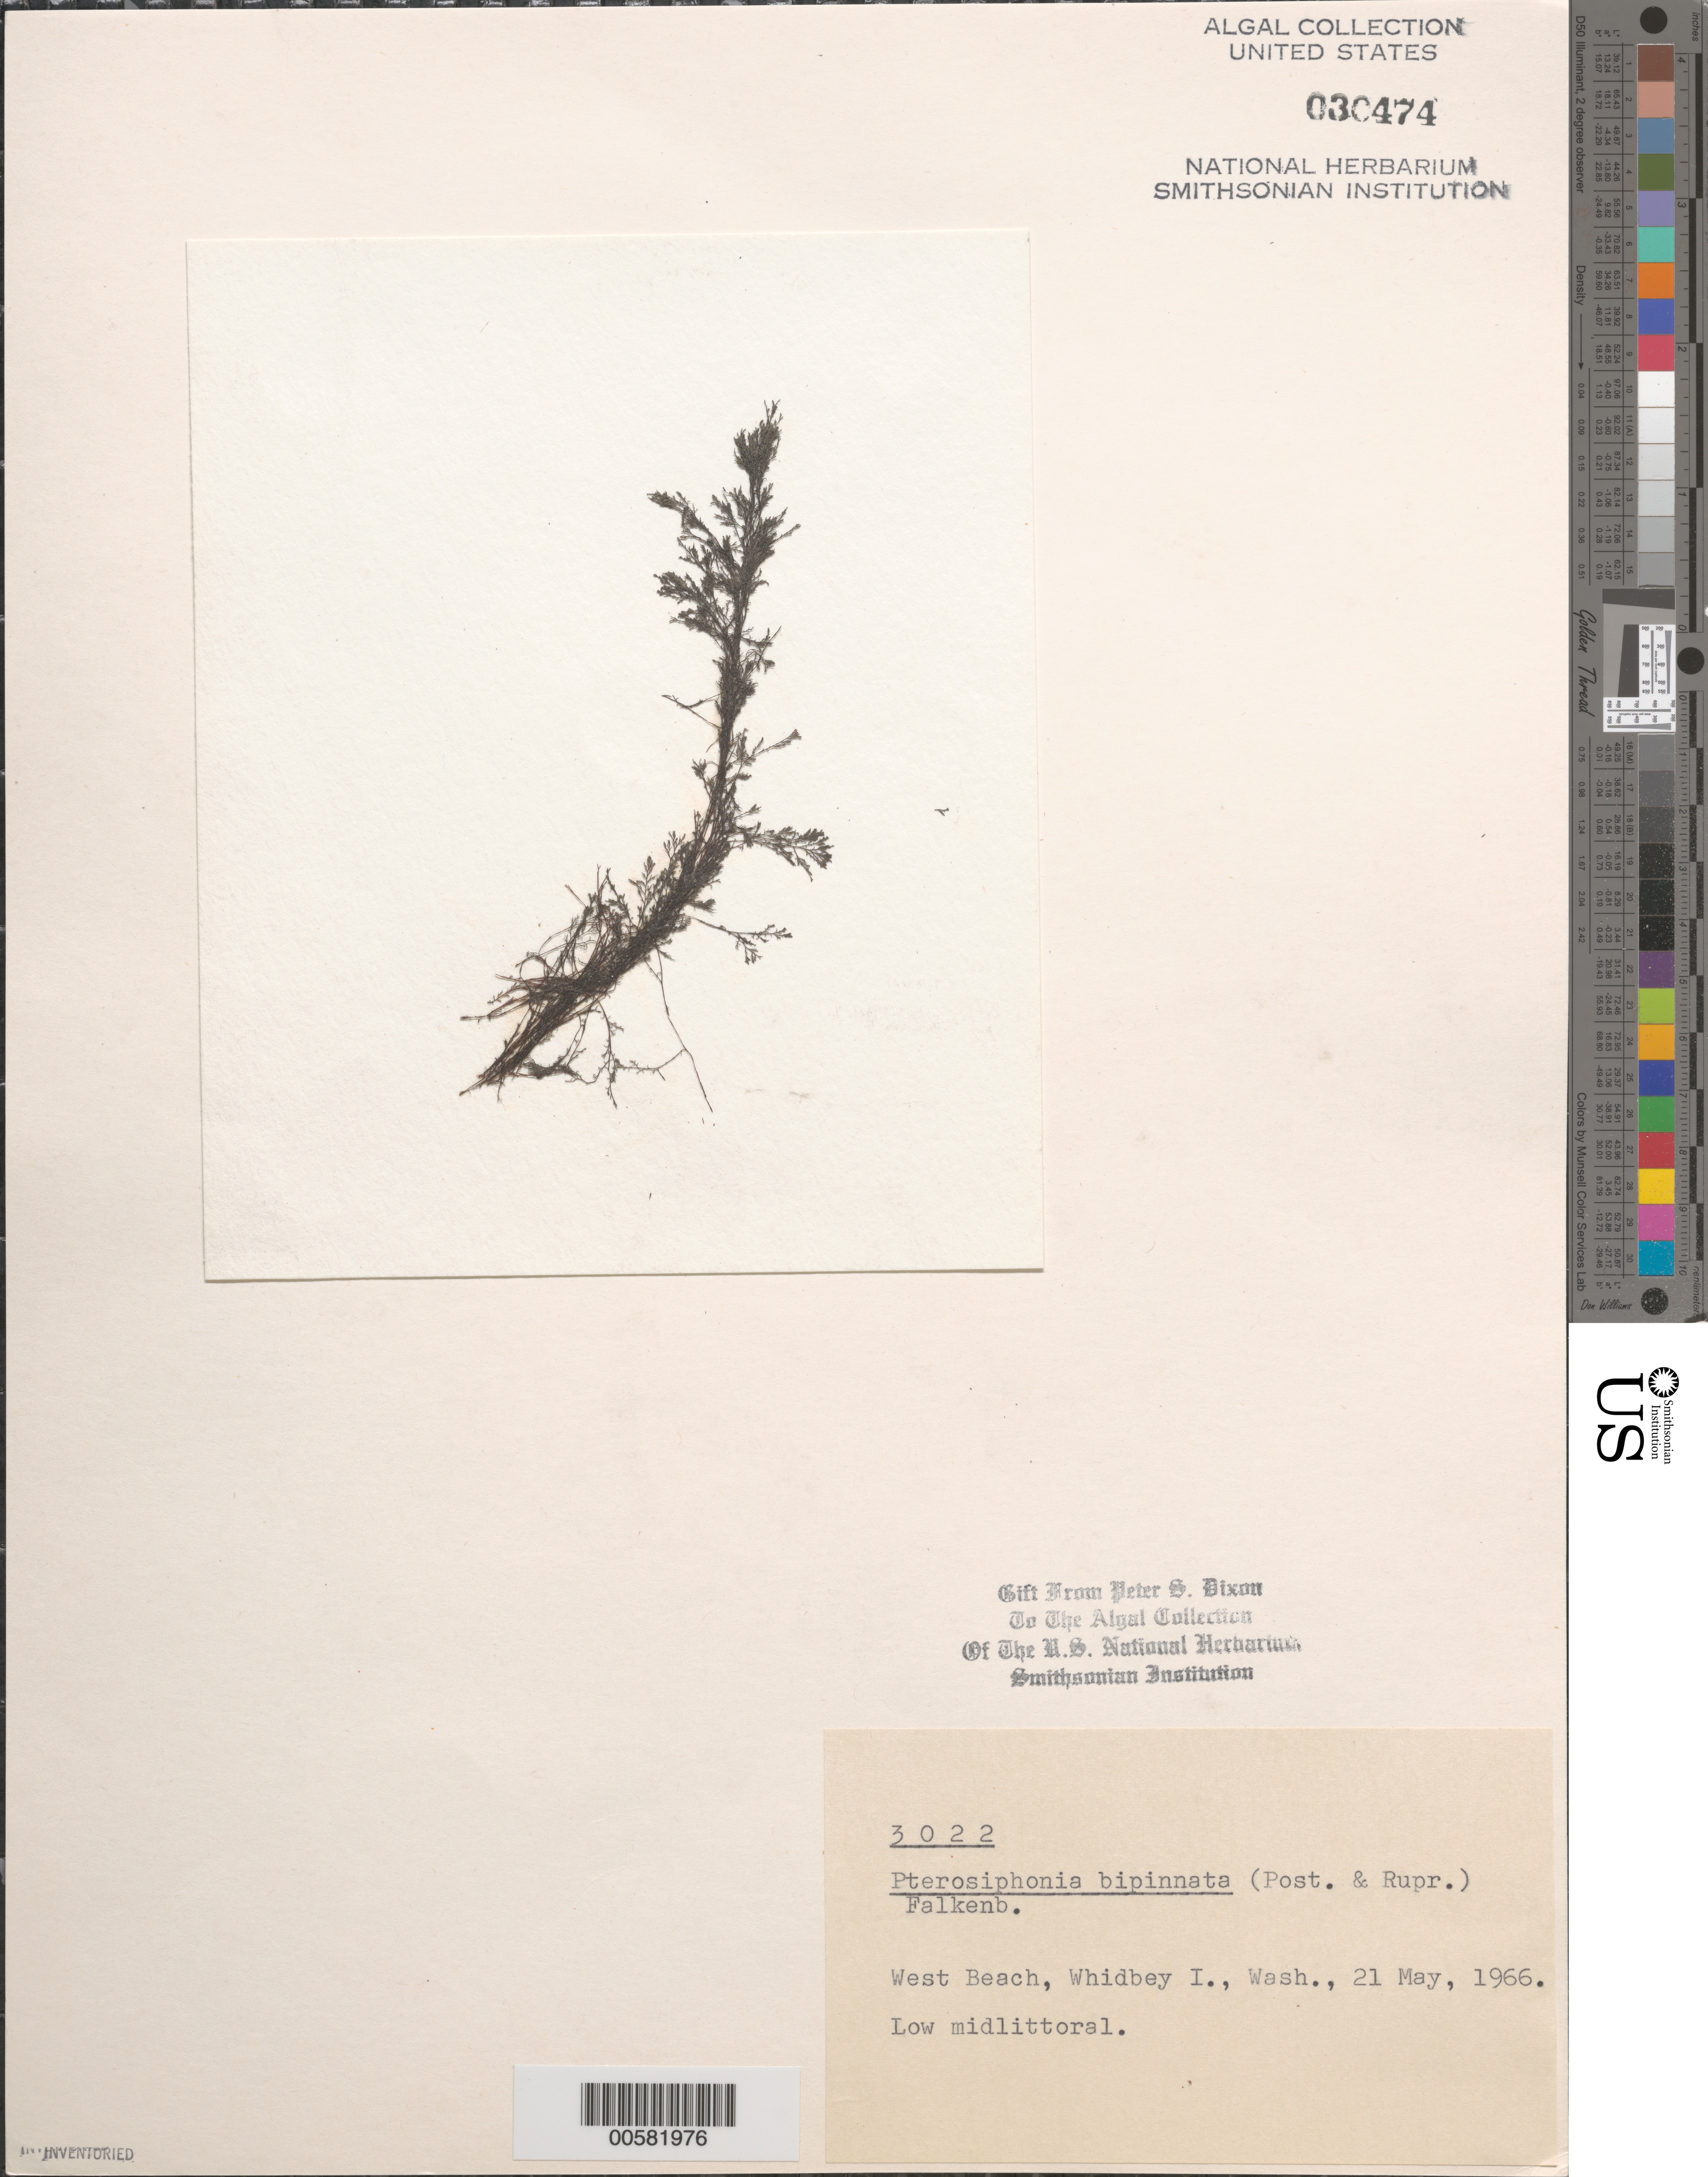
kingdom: Plantae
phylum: Rhodophyta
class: Florideophyceae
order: Ceramiales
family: Rhodomelaceae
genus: Savoiea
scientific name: Savoiea bipinnata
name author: (Postels & Rupr.) M.J. Wynne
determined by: Algae name updating Project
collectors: P. S. Dixon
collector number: PSD 3022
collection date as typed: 21 May 1966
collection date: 1966-05-21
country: United States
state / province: Washington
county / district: Island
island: Whidbey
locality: West Beach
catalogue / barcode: US 30474